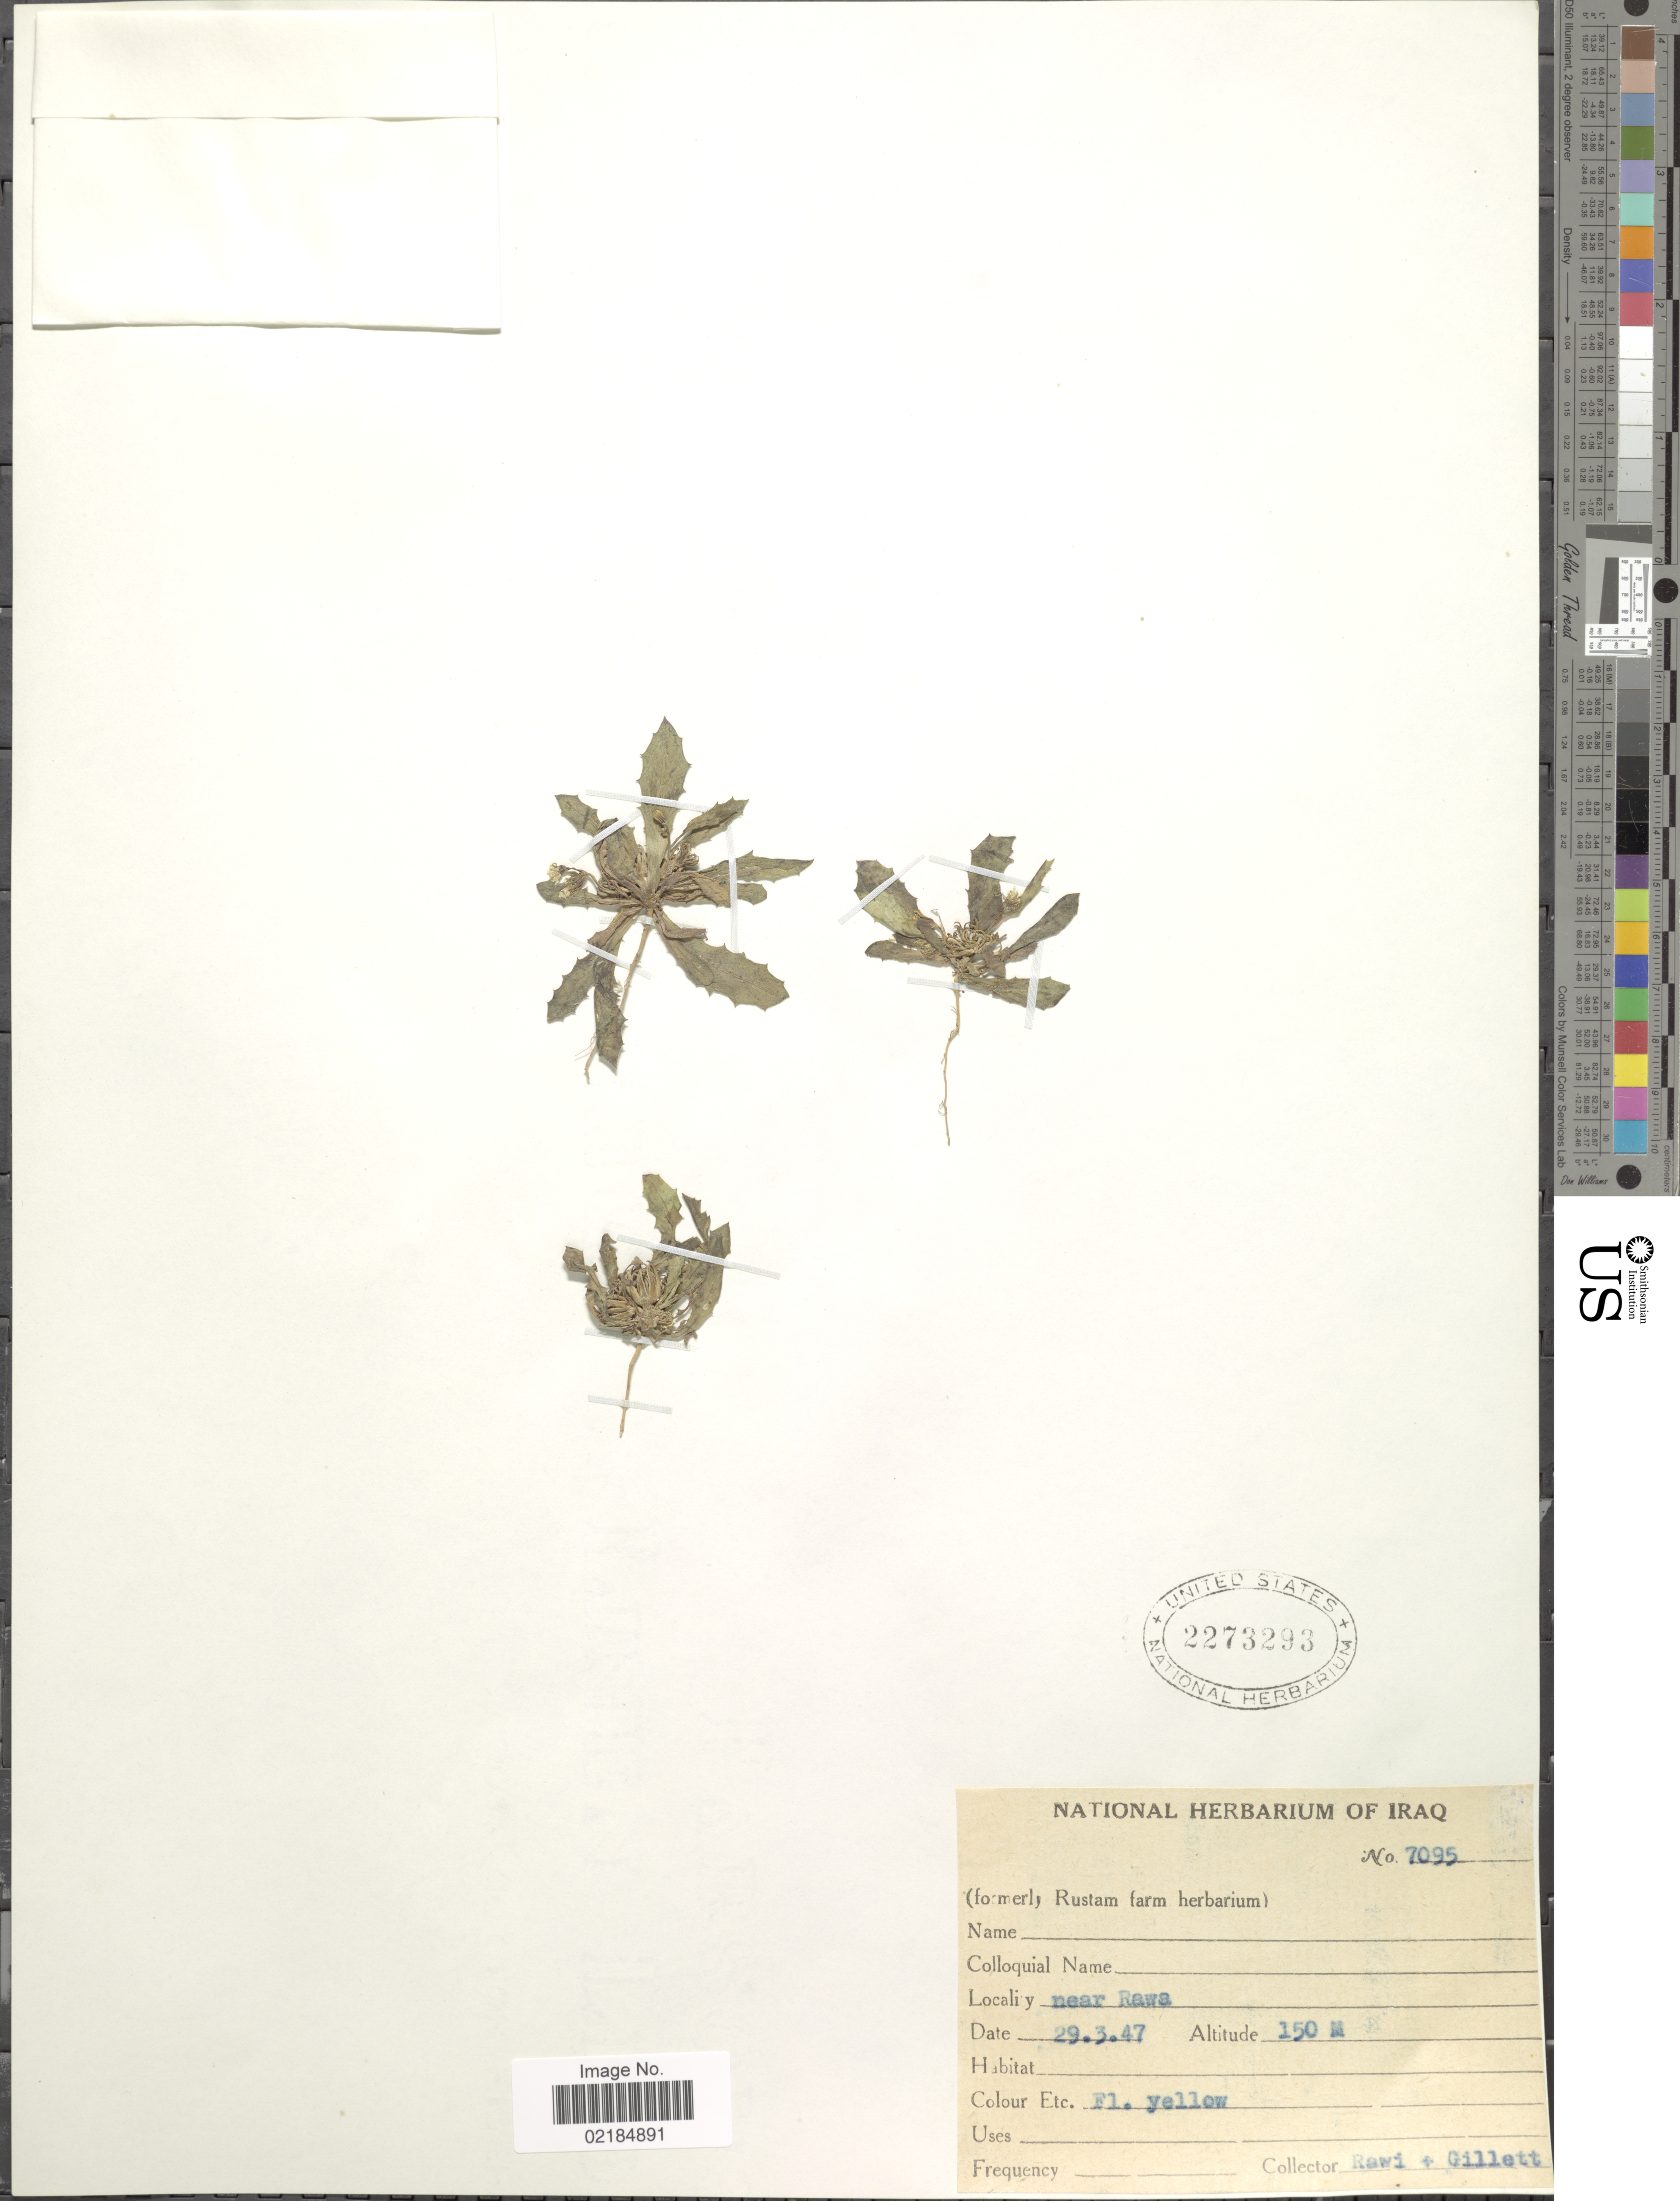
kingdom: Plantae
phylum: Tracheophyta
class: Magnoliopsida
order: Asterales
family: Asteraceae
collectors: -. Rawi & Gillett, --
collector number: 7095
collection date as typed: Transcribed d/m/y: 29/3/47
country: Iraq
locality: Near Rawa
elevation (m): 150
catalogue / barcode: US 2273293